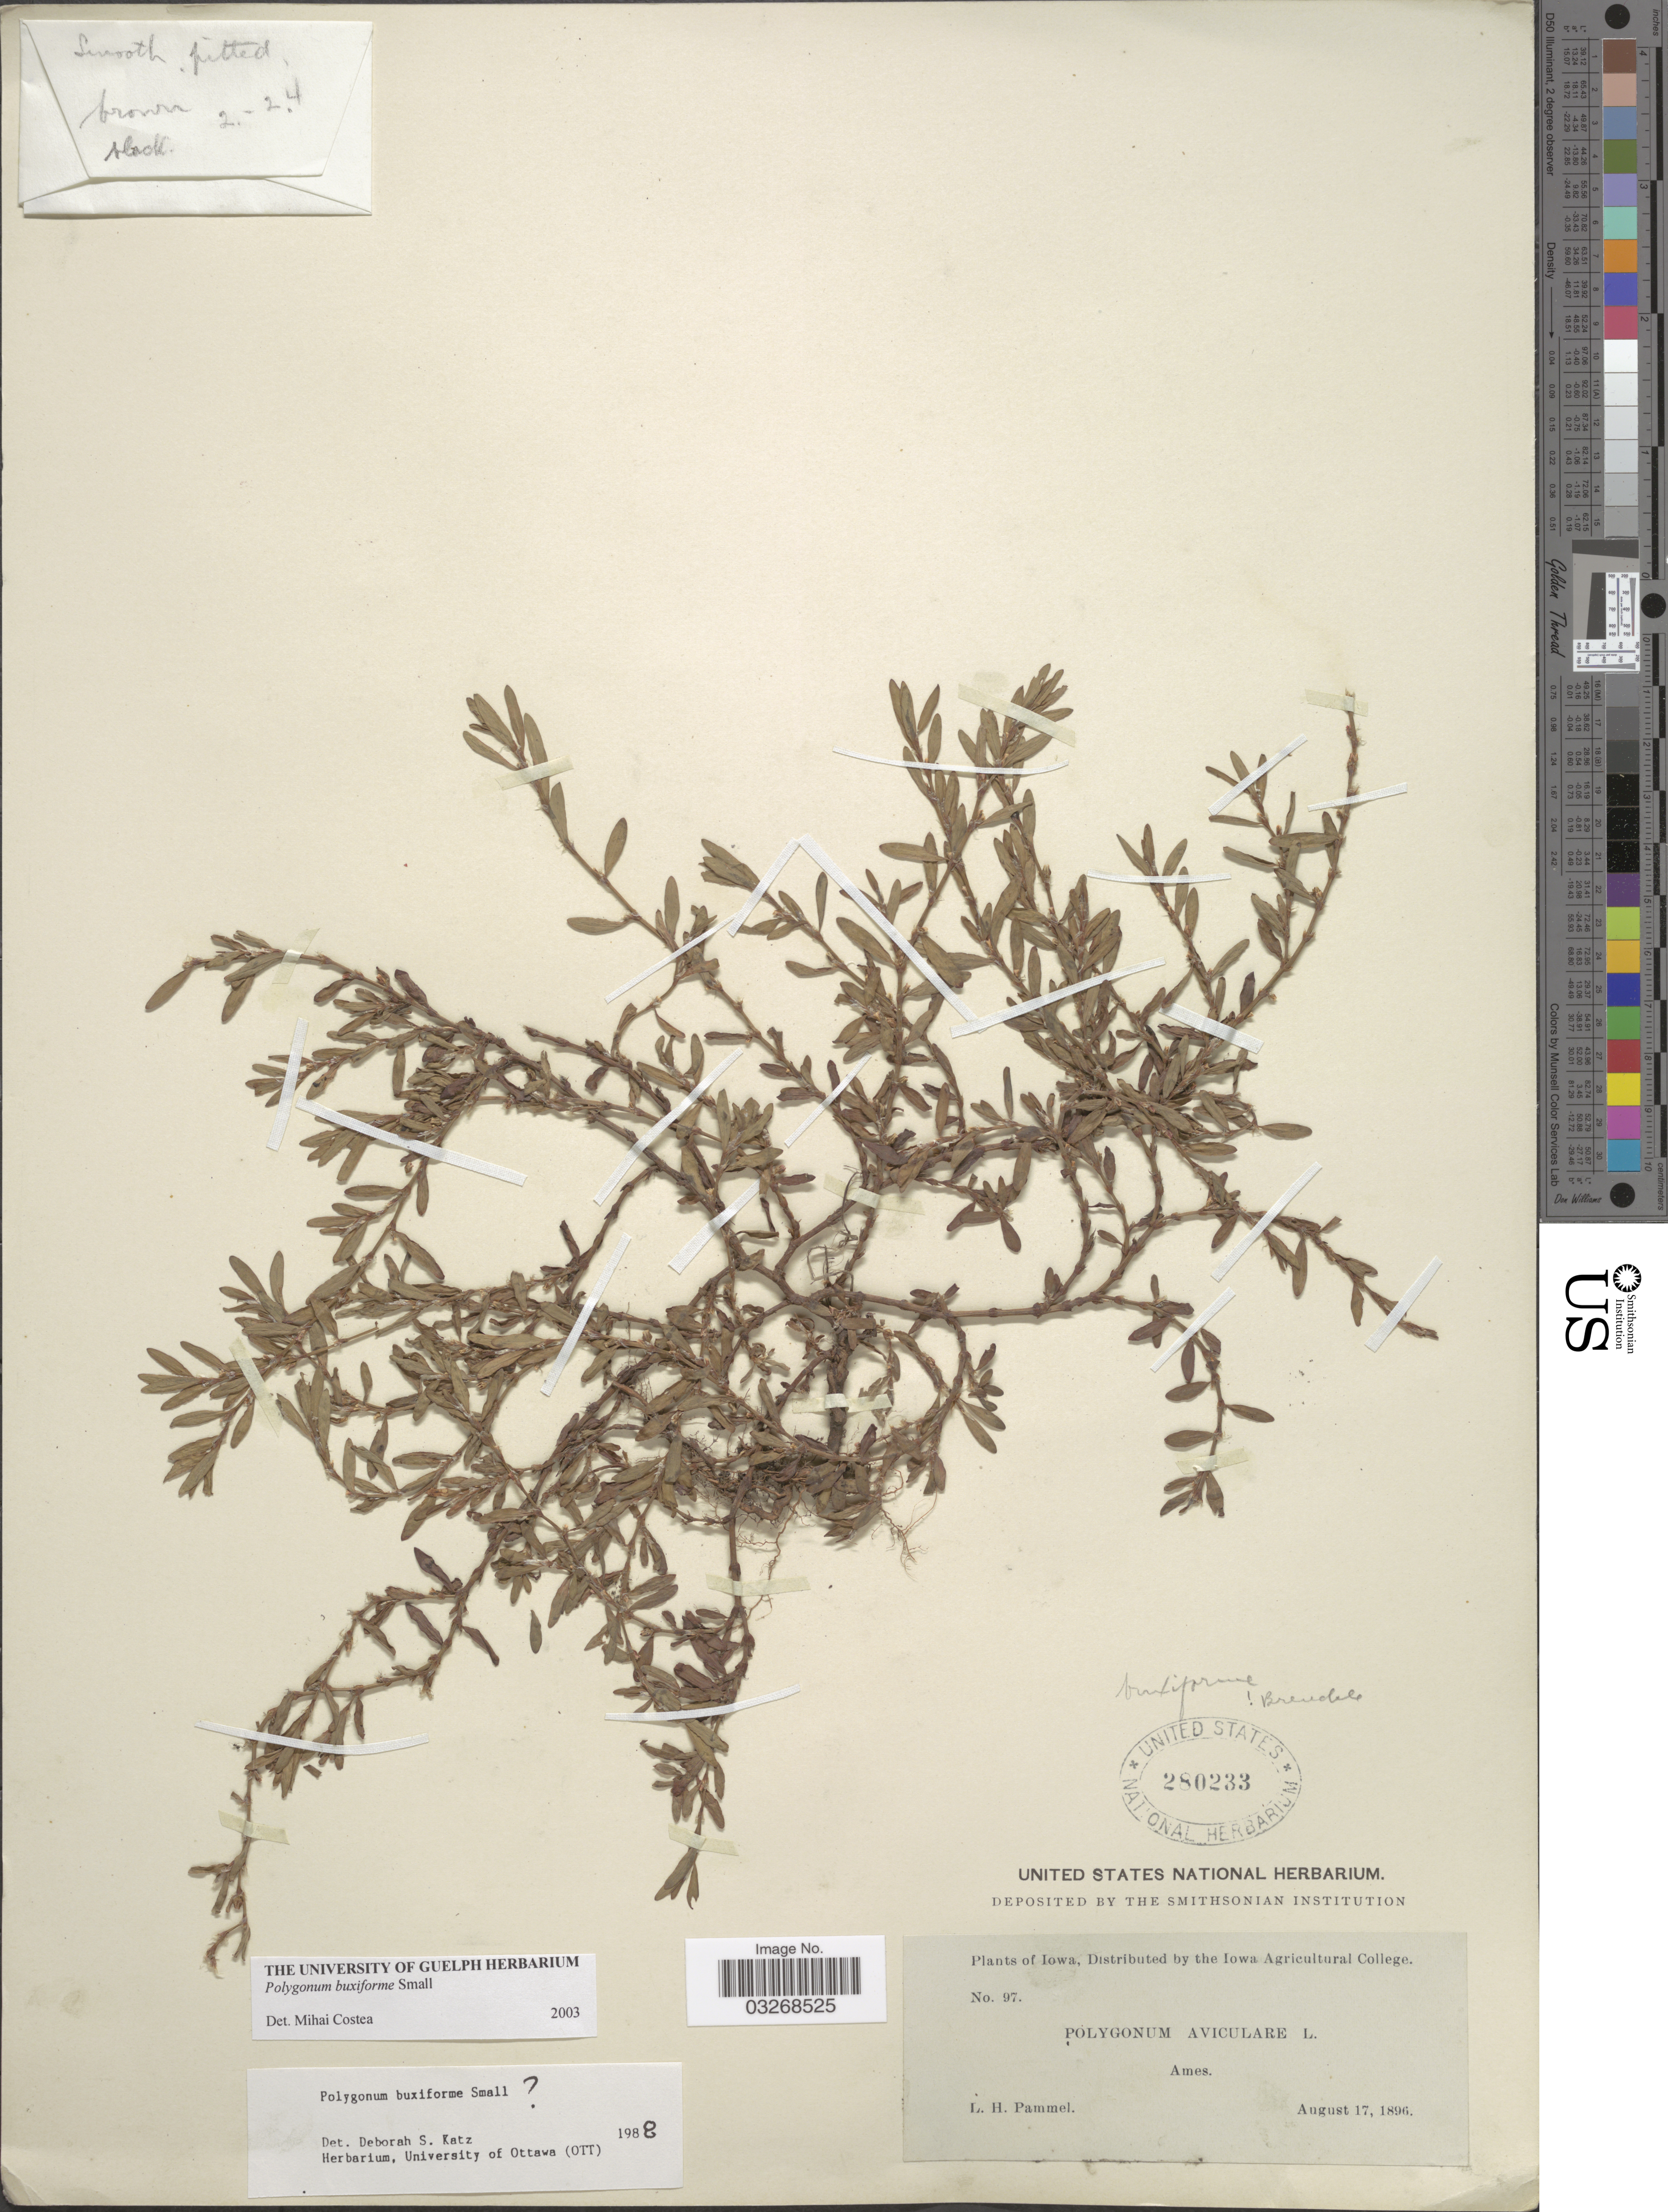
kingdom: Plantae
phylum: Tracheophyta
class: Magnoliopsida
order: Caryophyllales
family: Polygonaceae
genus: Polygonum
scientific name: Polygonum buxiforme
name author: Small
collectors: L. Pammel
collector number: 97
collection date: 1896-08-17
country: United States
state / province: Iowa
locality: Ames.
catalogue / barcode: US 280233